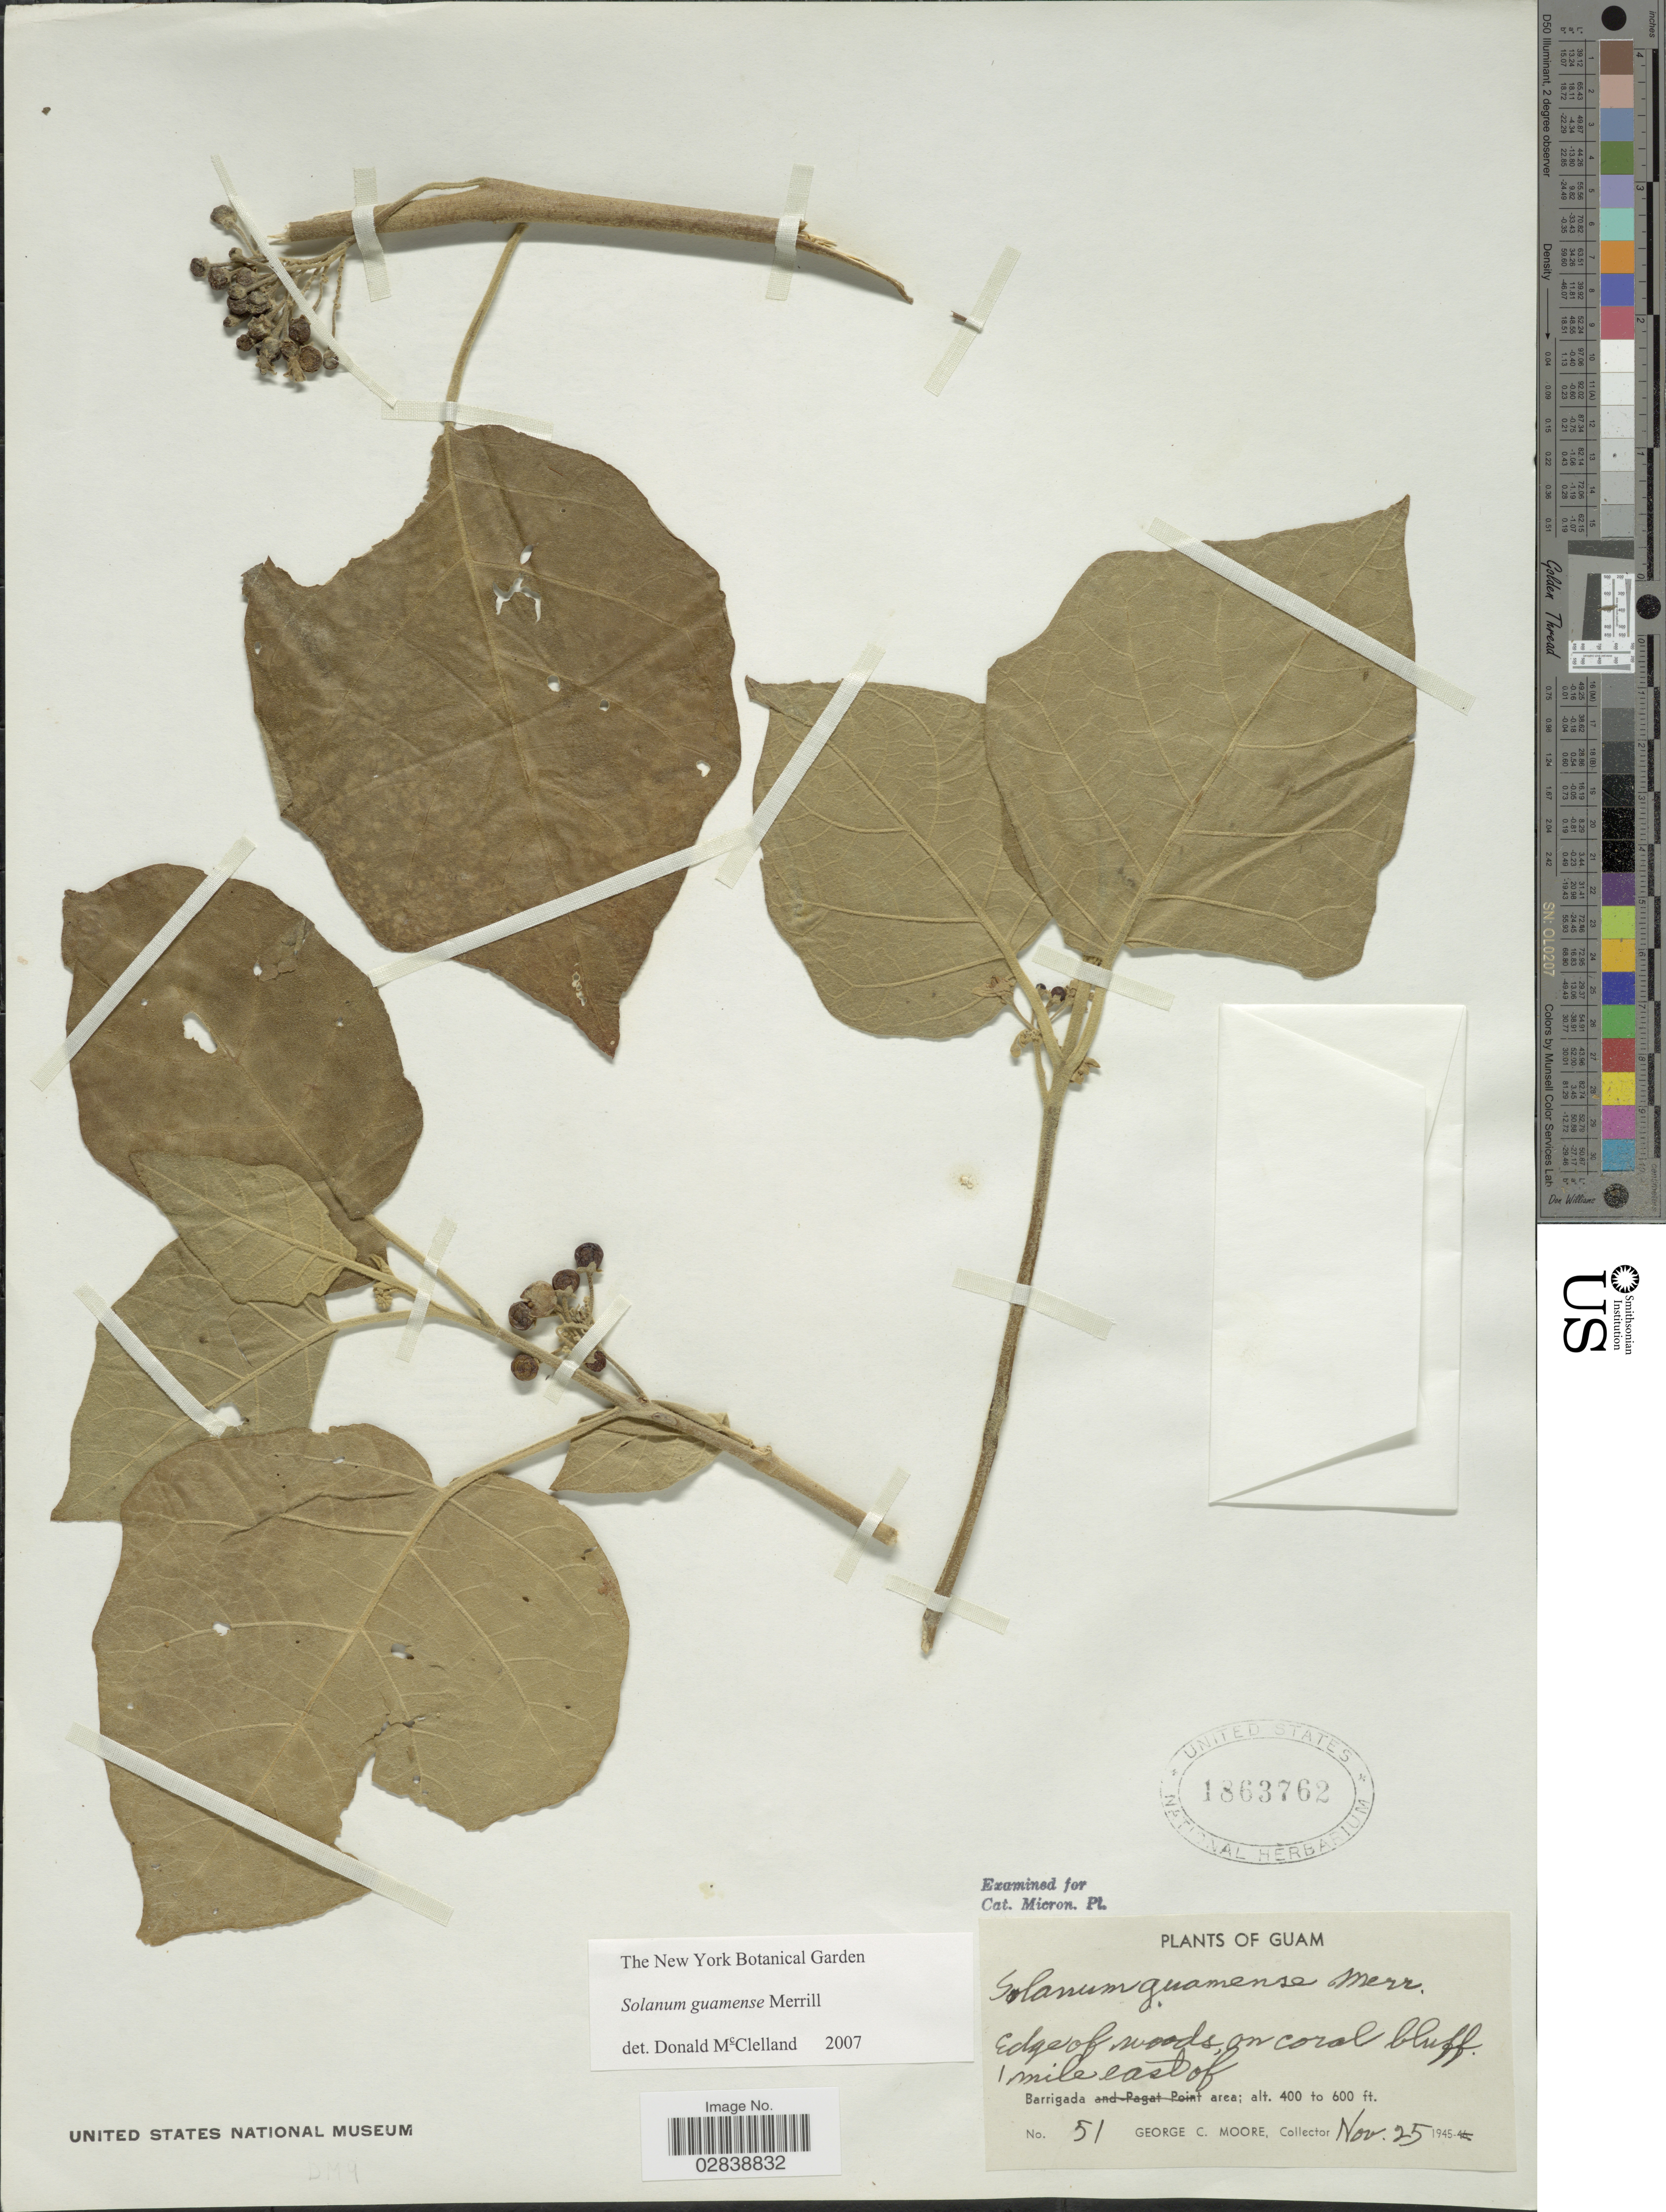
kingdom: Plantae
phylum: Tracheophyta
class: Magnoliopsida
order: Solanales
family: Solanaceae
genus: Solanum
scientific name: Solanum guamense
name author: Merr.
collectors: G. C. Moore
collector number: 51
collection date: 1945-11-25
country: Guam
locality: Edge of woods, on coral bluff, 1 mile east of Barrigada area.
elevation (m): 122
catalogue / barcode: US 1863762